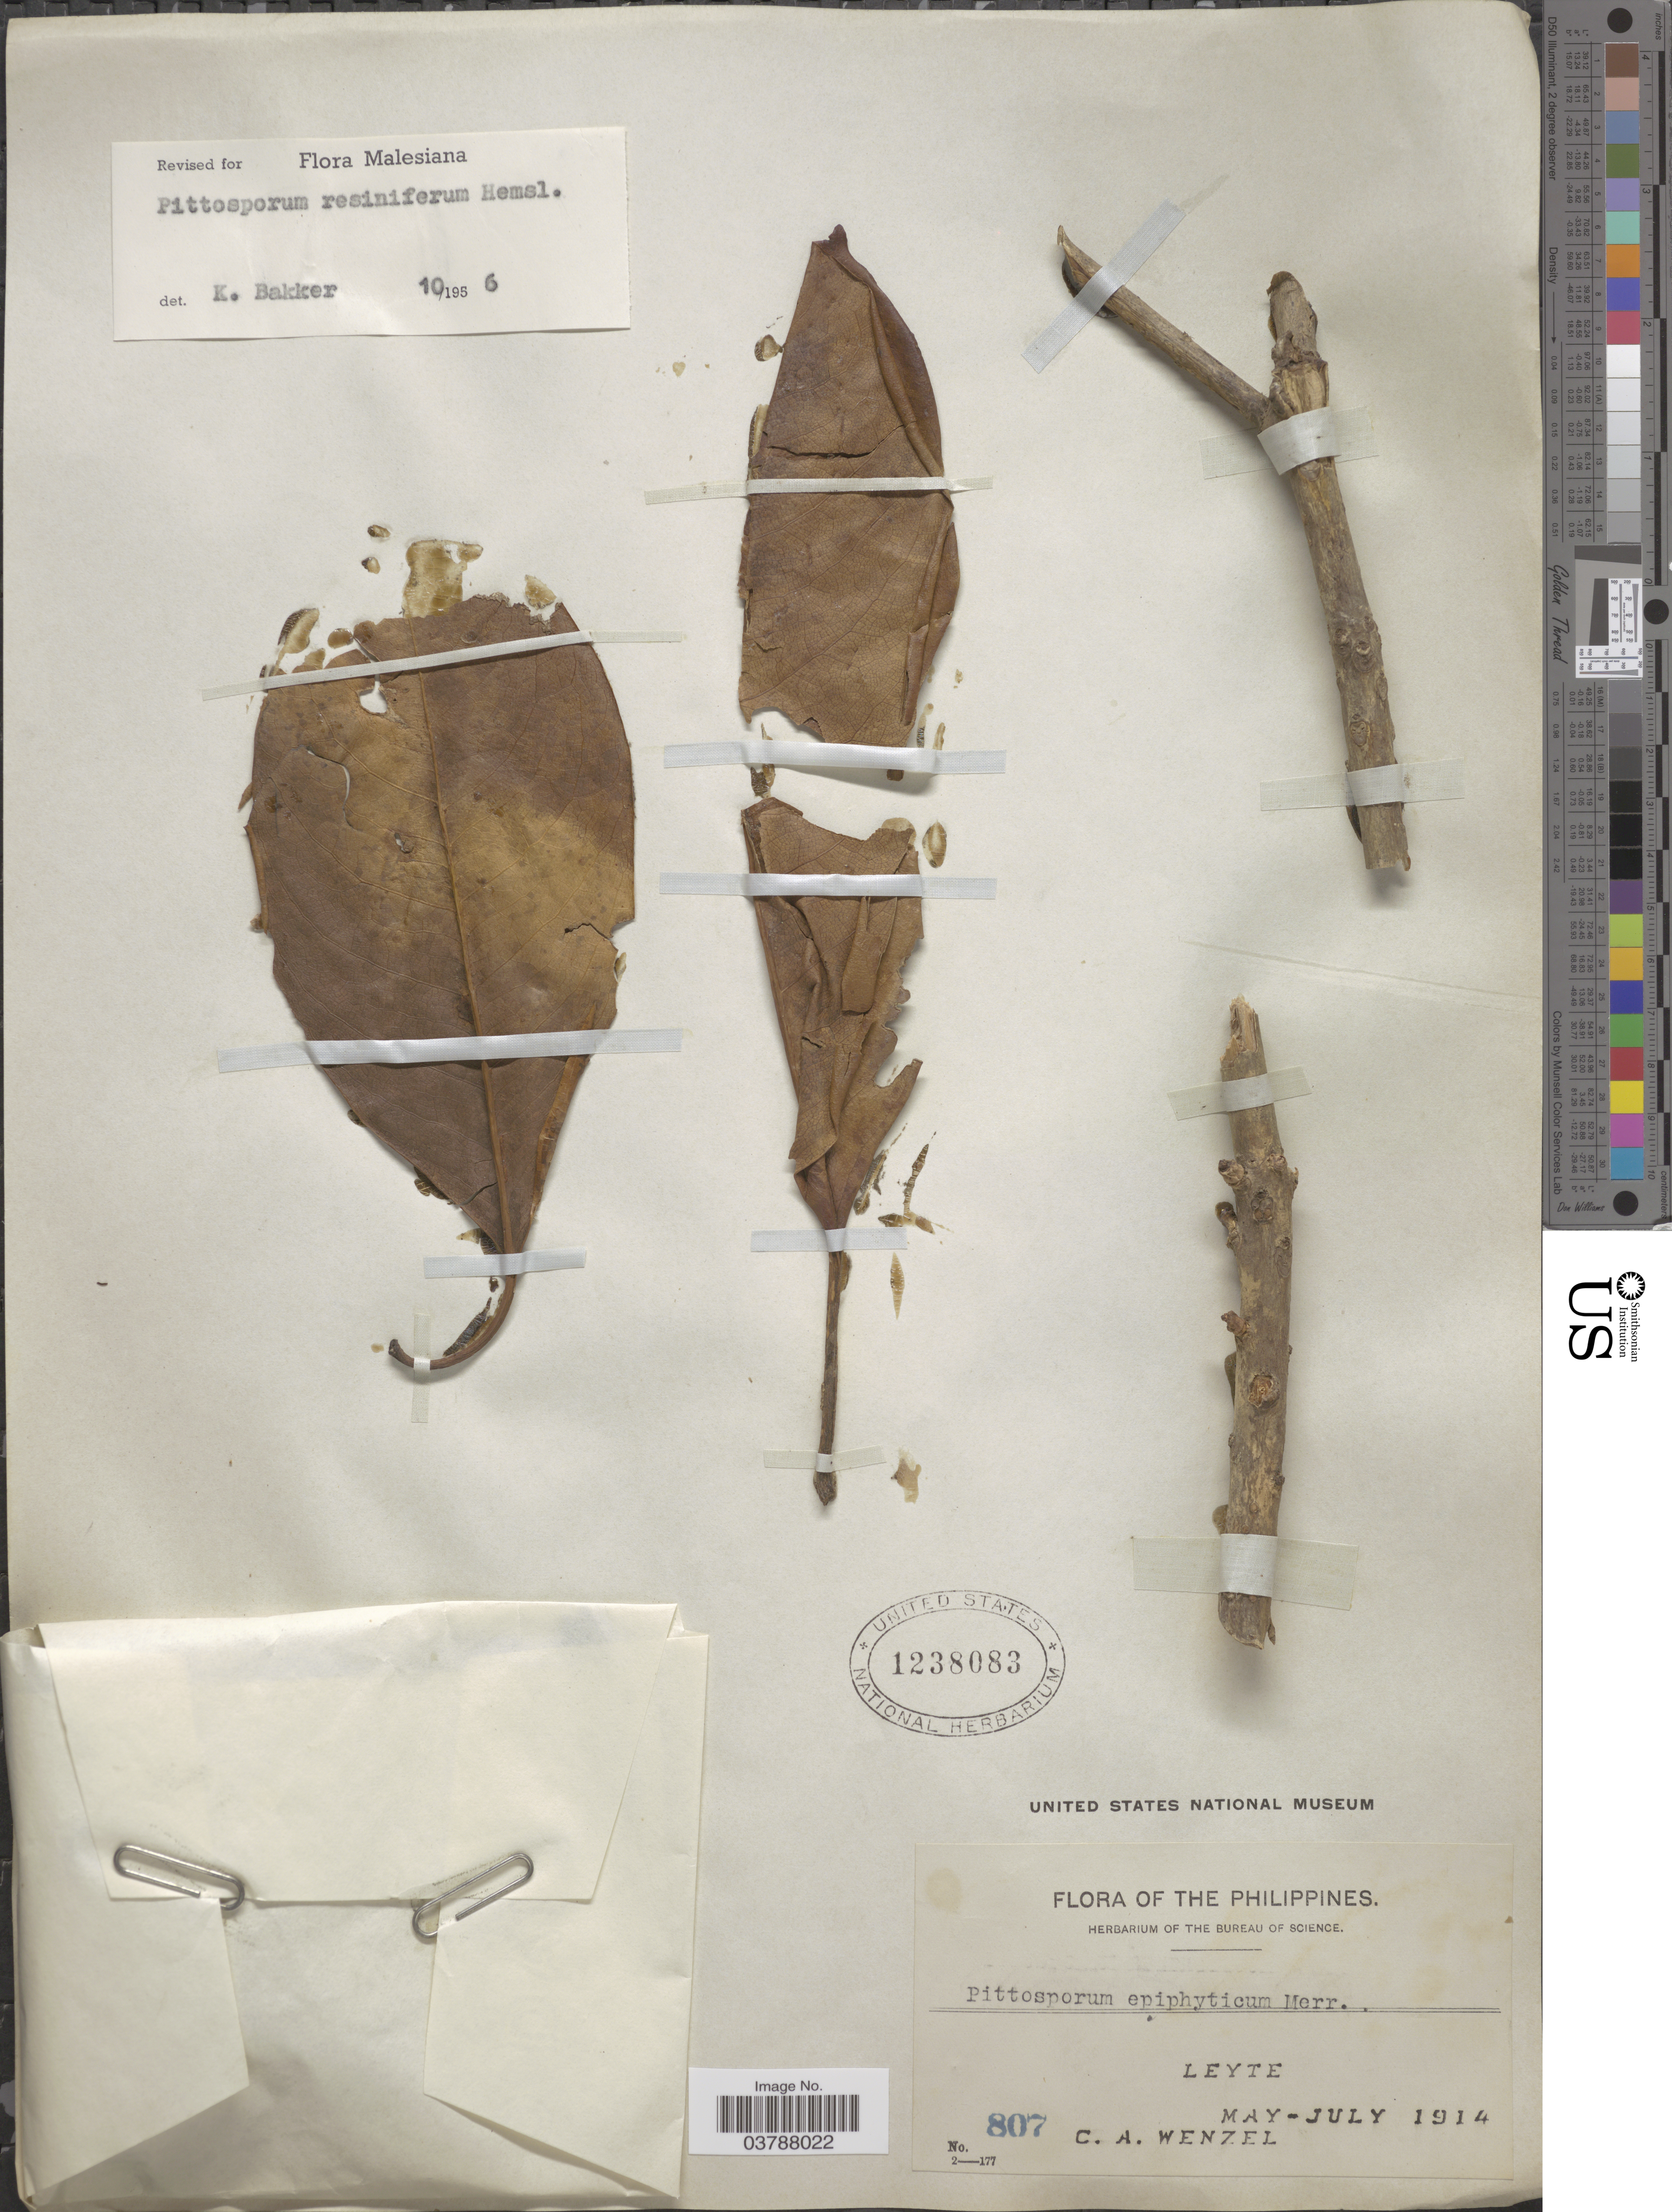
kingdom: Plantae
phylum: Tracheophyta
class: Magnoliopsida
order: Apiales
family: Pittosporaceae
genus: Pittosporum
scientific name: Pittosporum resiniferum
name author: Hemsl.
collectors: C. Wenzel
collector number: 807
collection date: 1914-05/1914-07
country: Philippines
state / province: Eastern Visayas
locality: Leyte.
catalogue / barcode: US 1238083